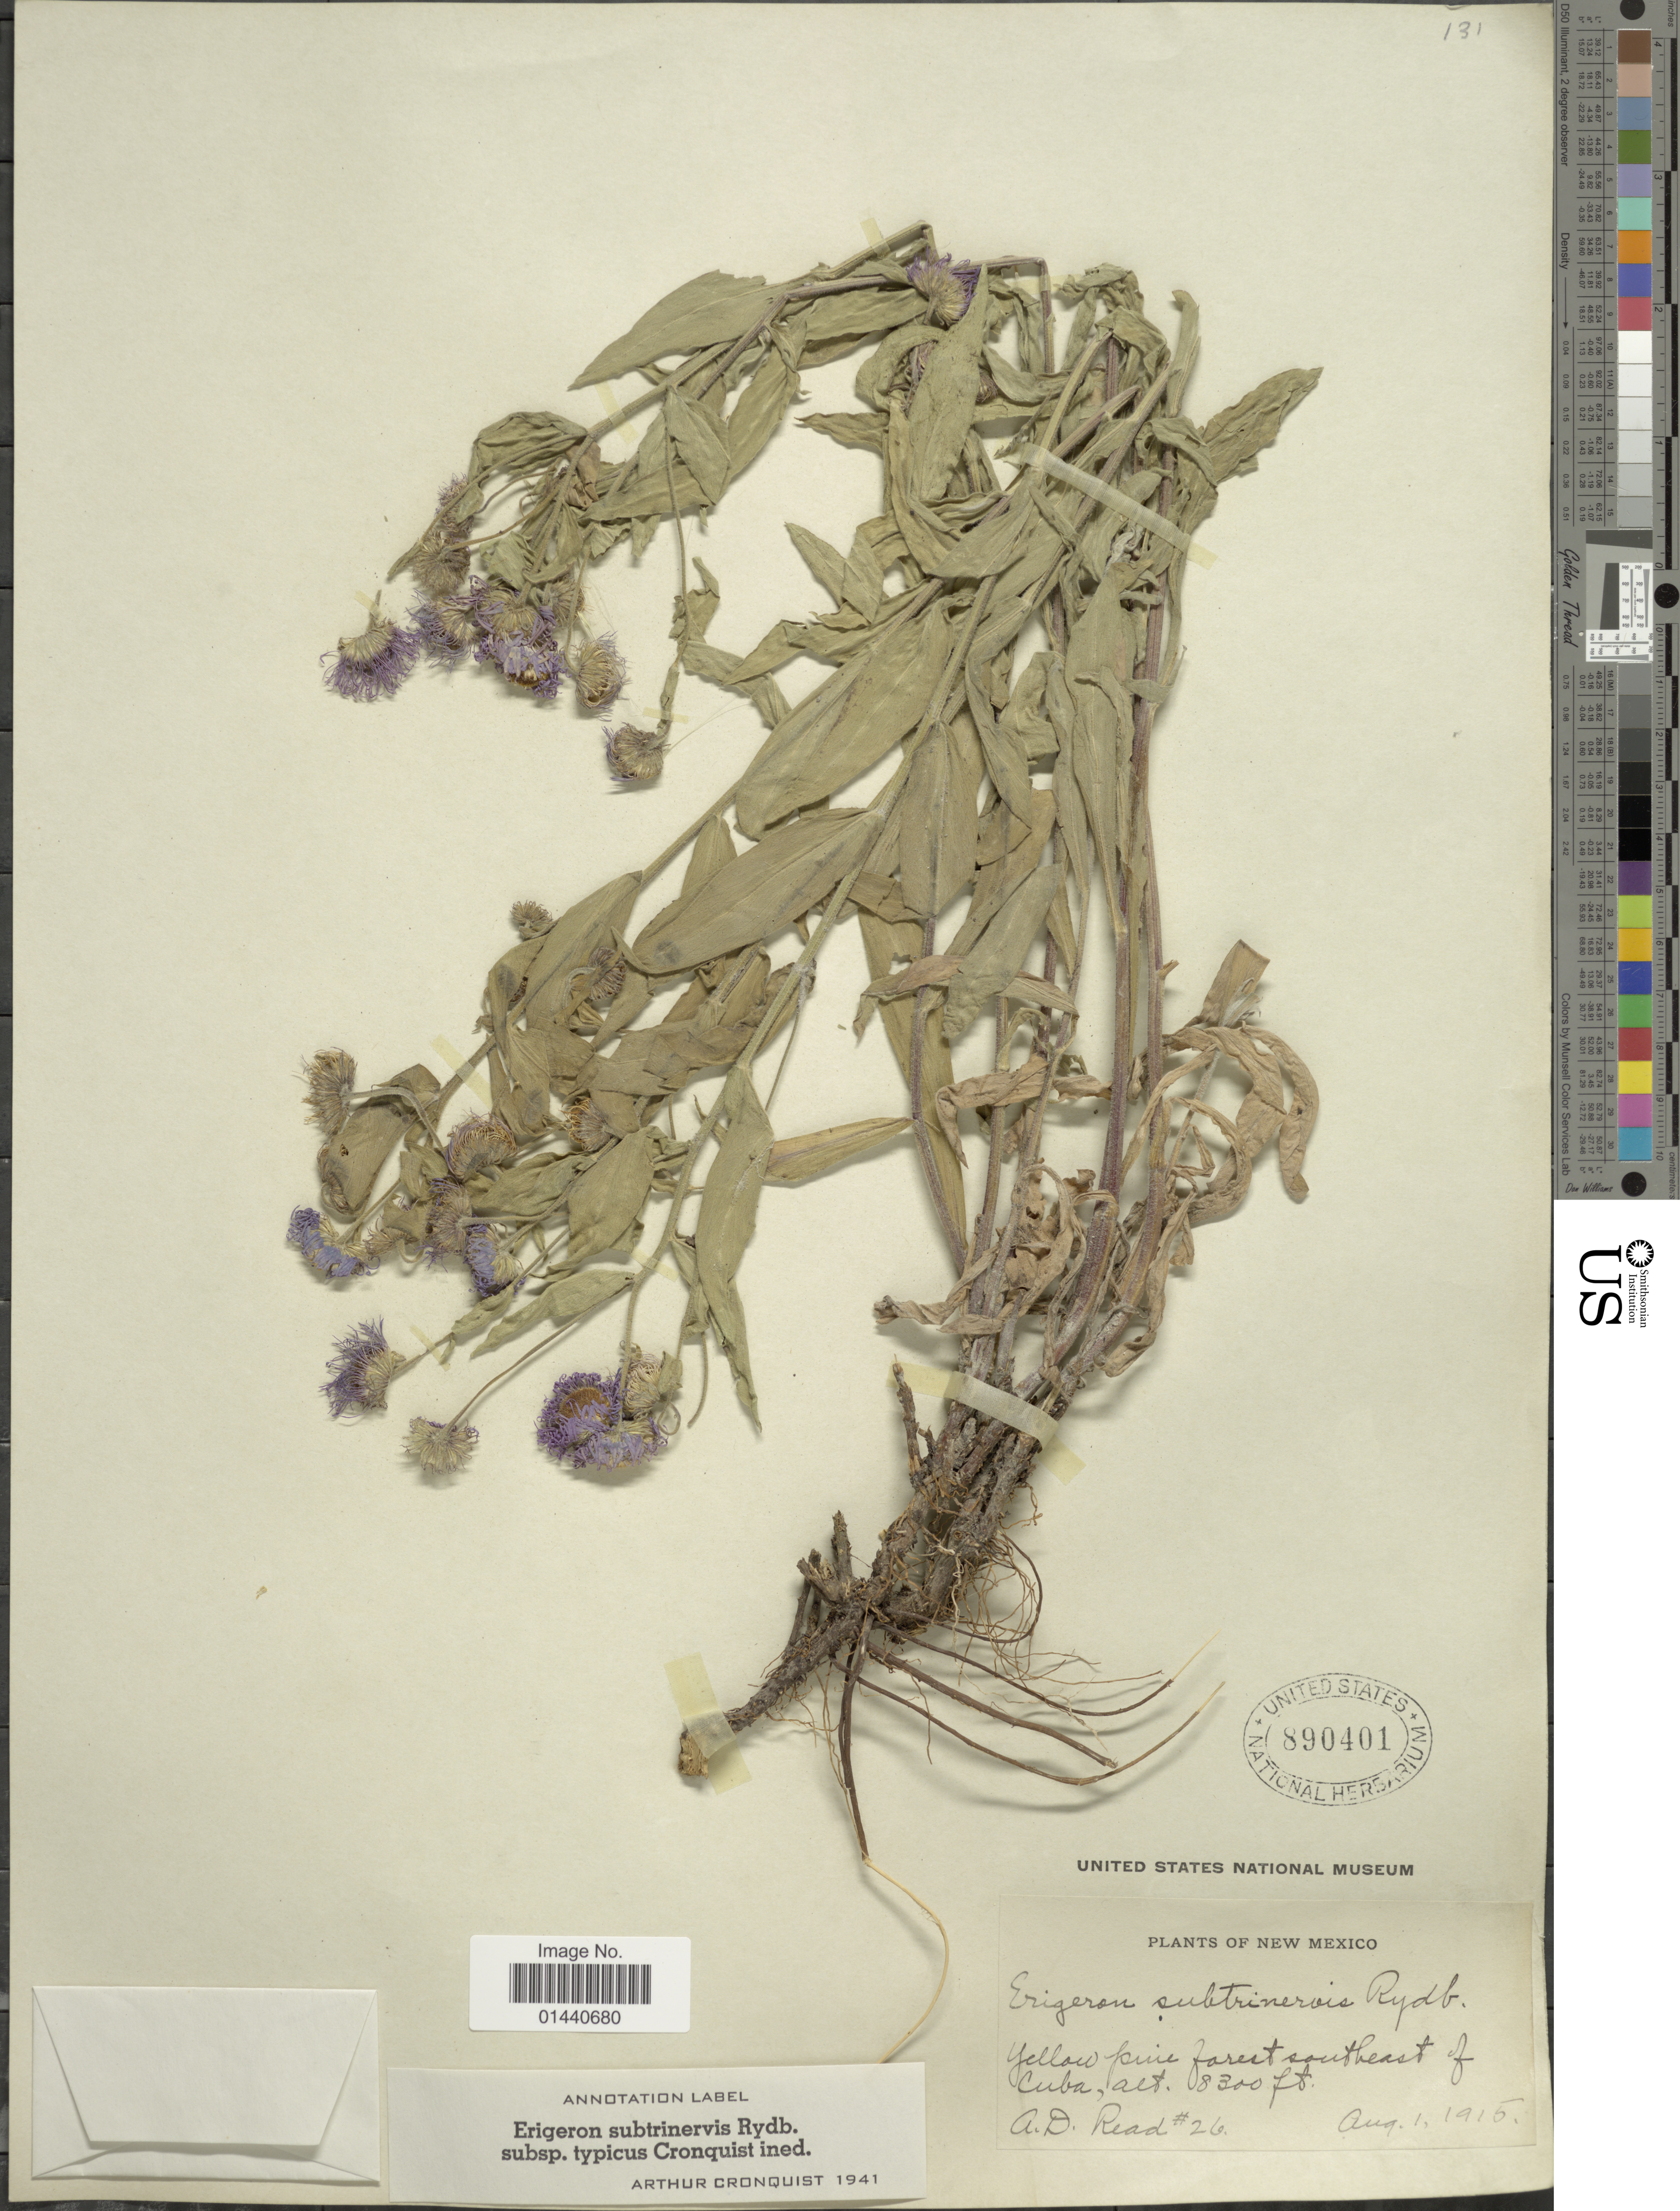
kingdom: Plantae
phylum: Tracheophyta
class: Magnoliopsida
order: Asterales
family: Asteraceae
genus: Erigeron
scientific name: Erigeron subtrinervis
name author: Rydb. ex Porter & Britton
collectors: A. D. Read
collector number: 26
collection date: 1915-08-01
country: United States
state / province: New Mexico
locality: Yellow pine forest southeast of Cuba.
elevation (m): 2530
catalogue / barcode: US 890401